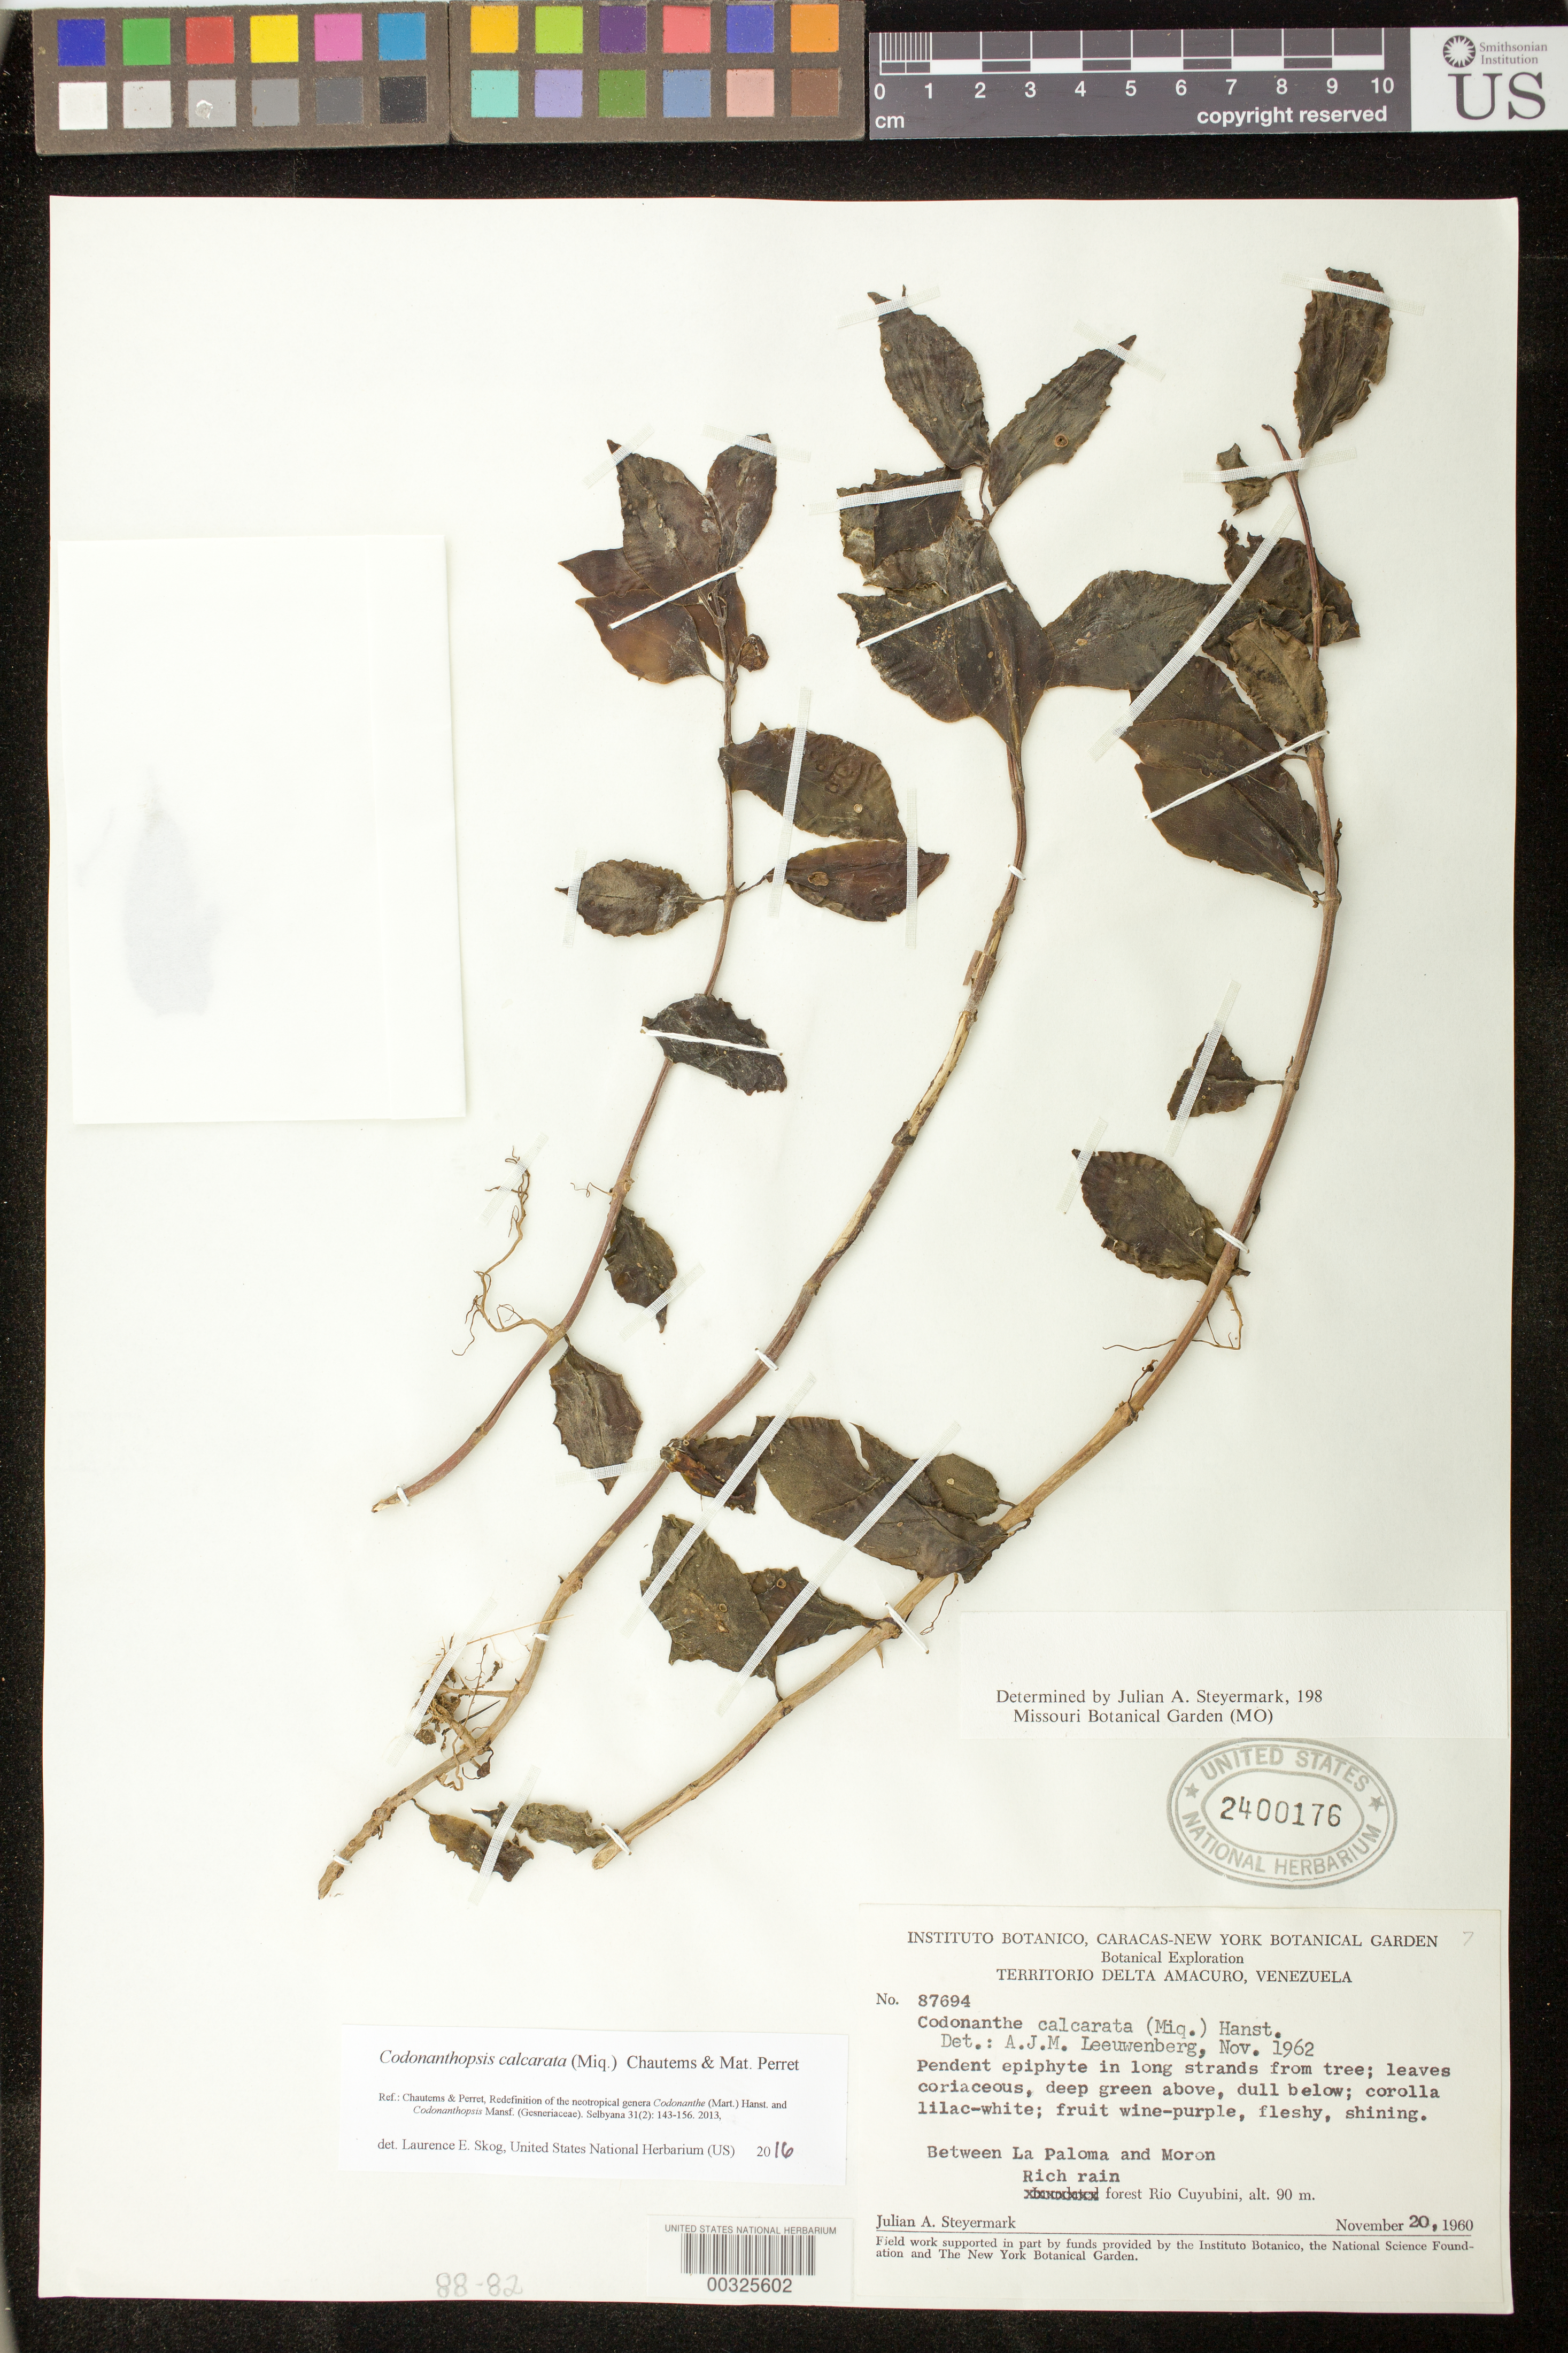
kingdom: Plantae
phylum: Tracheophyta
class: Magnoliopsida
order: Lamiales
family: Gesneriaceae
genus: Codonanthopsis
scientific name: Codonanthopsis calcarata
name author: (Miq.) Chautems & Mat.Perret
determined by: Skog, Laurence E.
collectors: J. Steyermark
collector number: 87694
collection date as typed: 20 Nov 1960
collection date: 1960-11-20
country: Venezuela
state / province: Delta Amacuro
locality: Between La Paloma and Moron, Rio Cuyubini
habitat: Rich rain forest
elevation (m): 90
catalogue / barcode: US 2400176